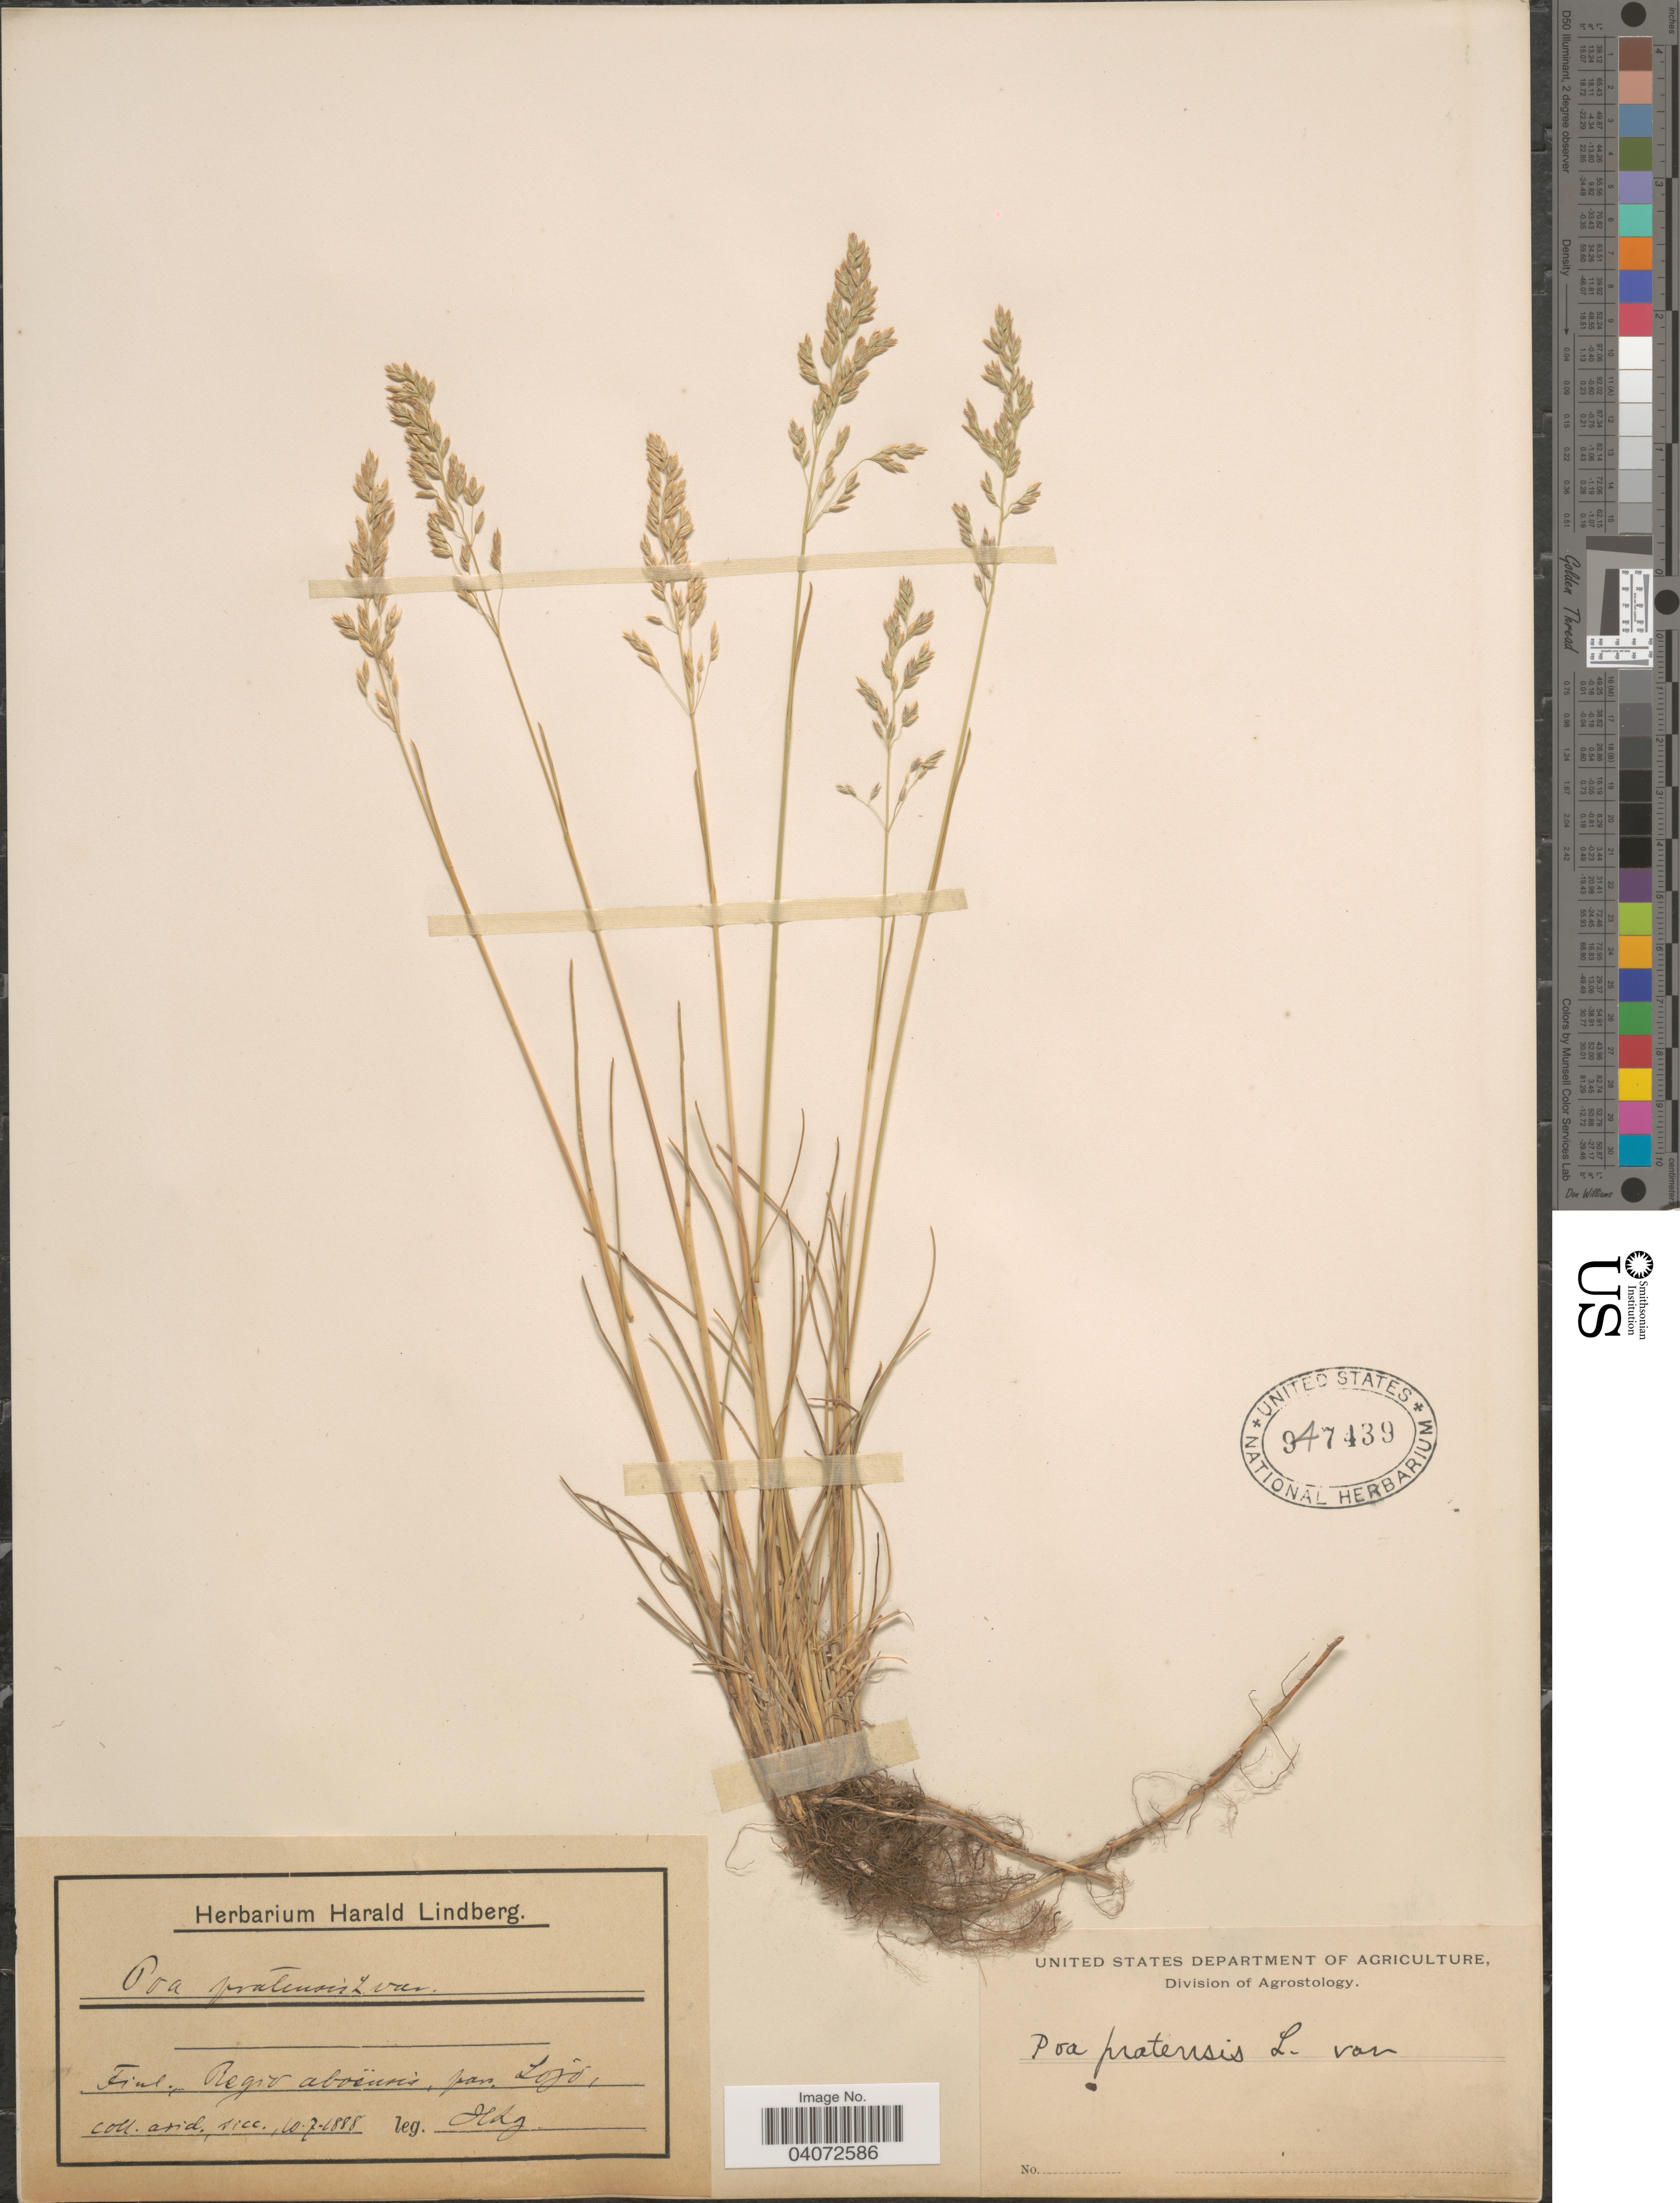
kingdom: Plantae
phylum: Tracheophyta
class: Liliopsida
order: Poales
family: Poaceae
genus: Poa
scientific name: Poa pratensis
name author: L.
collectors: H. Lindberg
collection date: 1888-07-10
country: Finland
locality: Regio aböensis, par. Lojo, coll. arid, sicc.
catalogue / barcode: US 947439